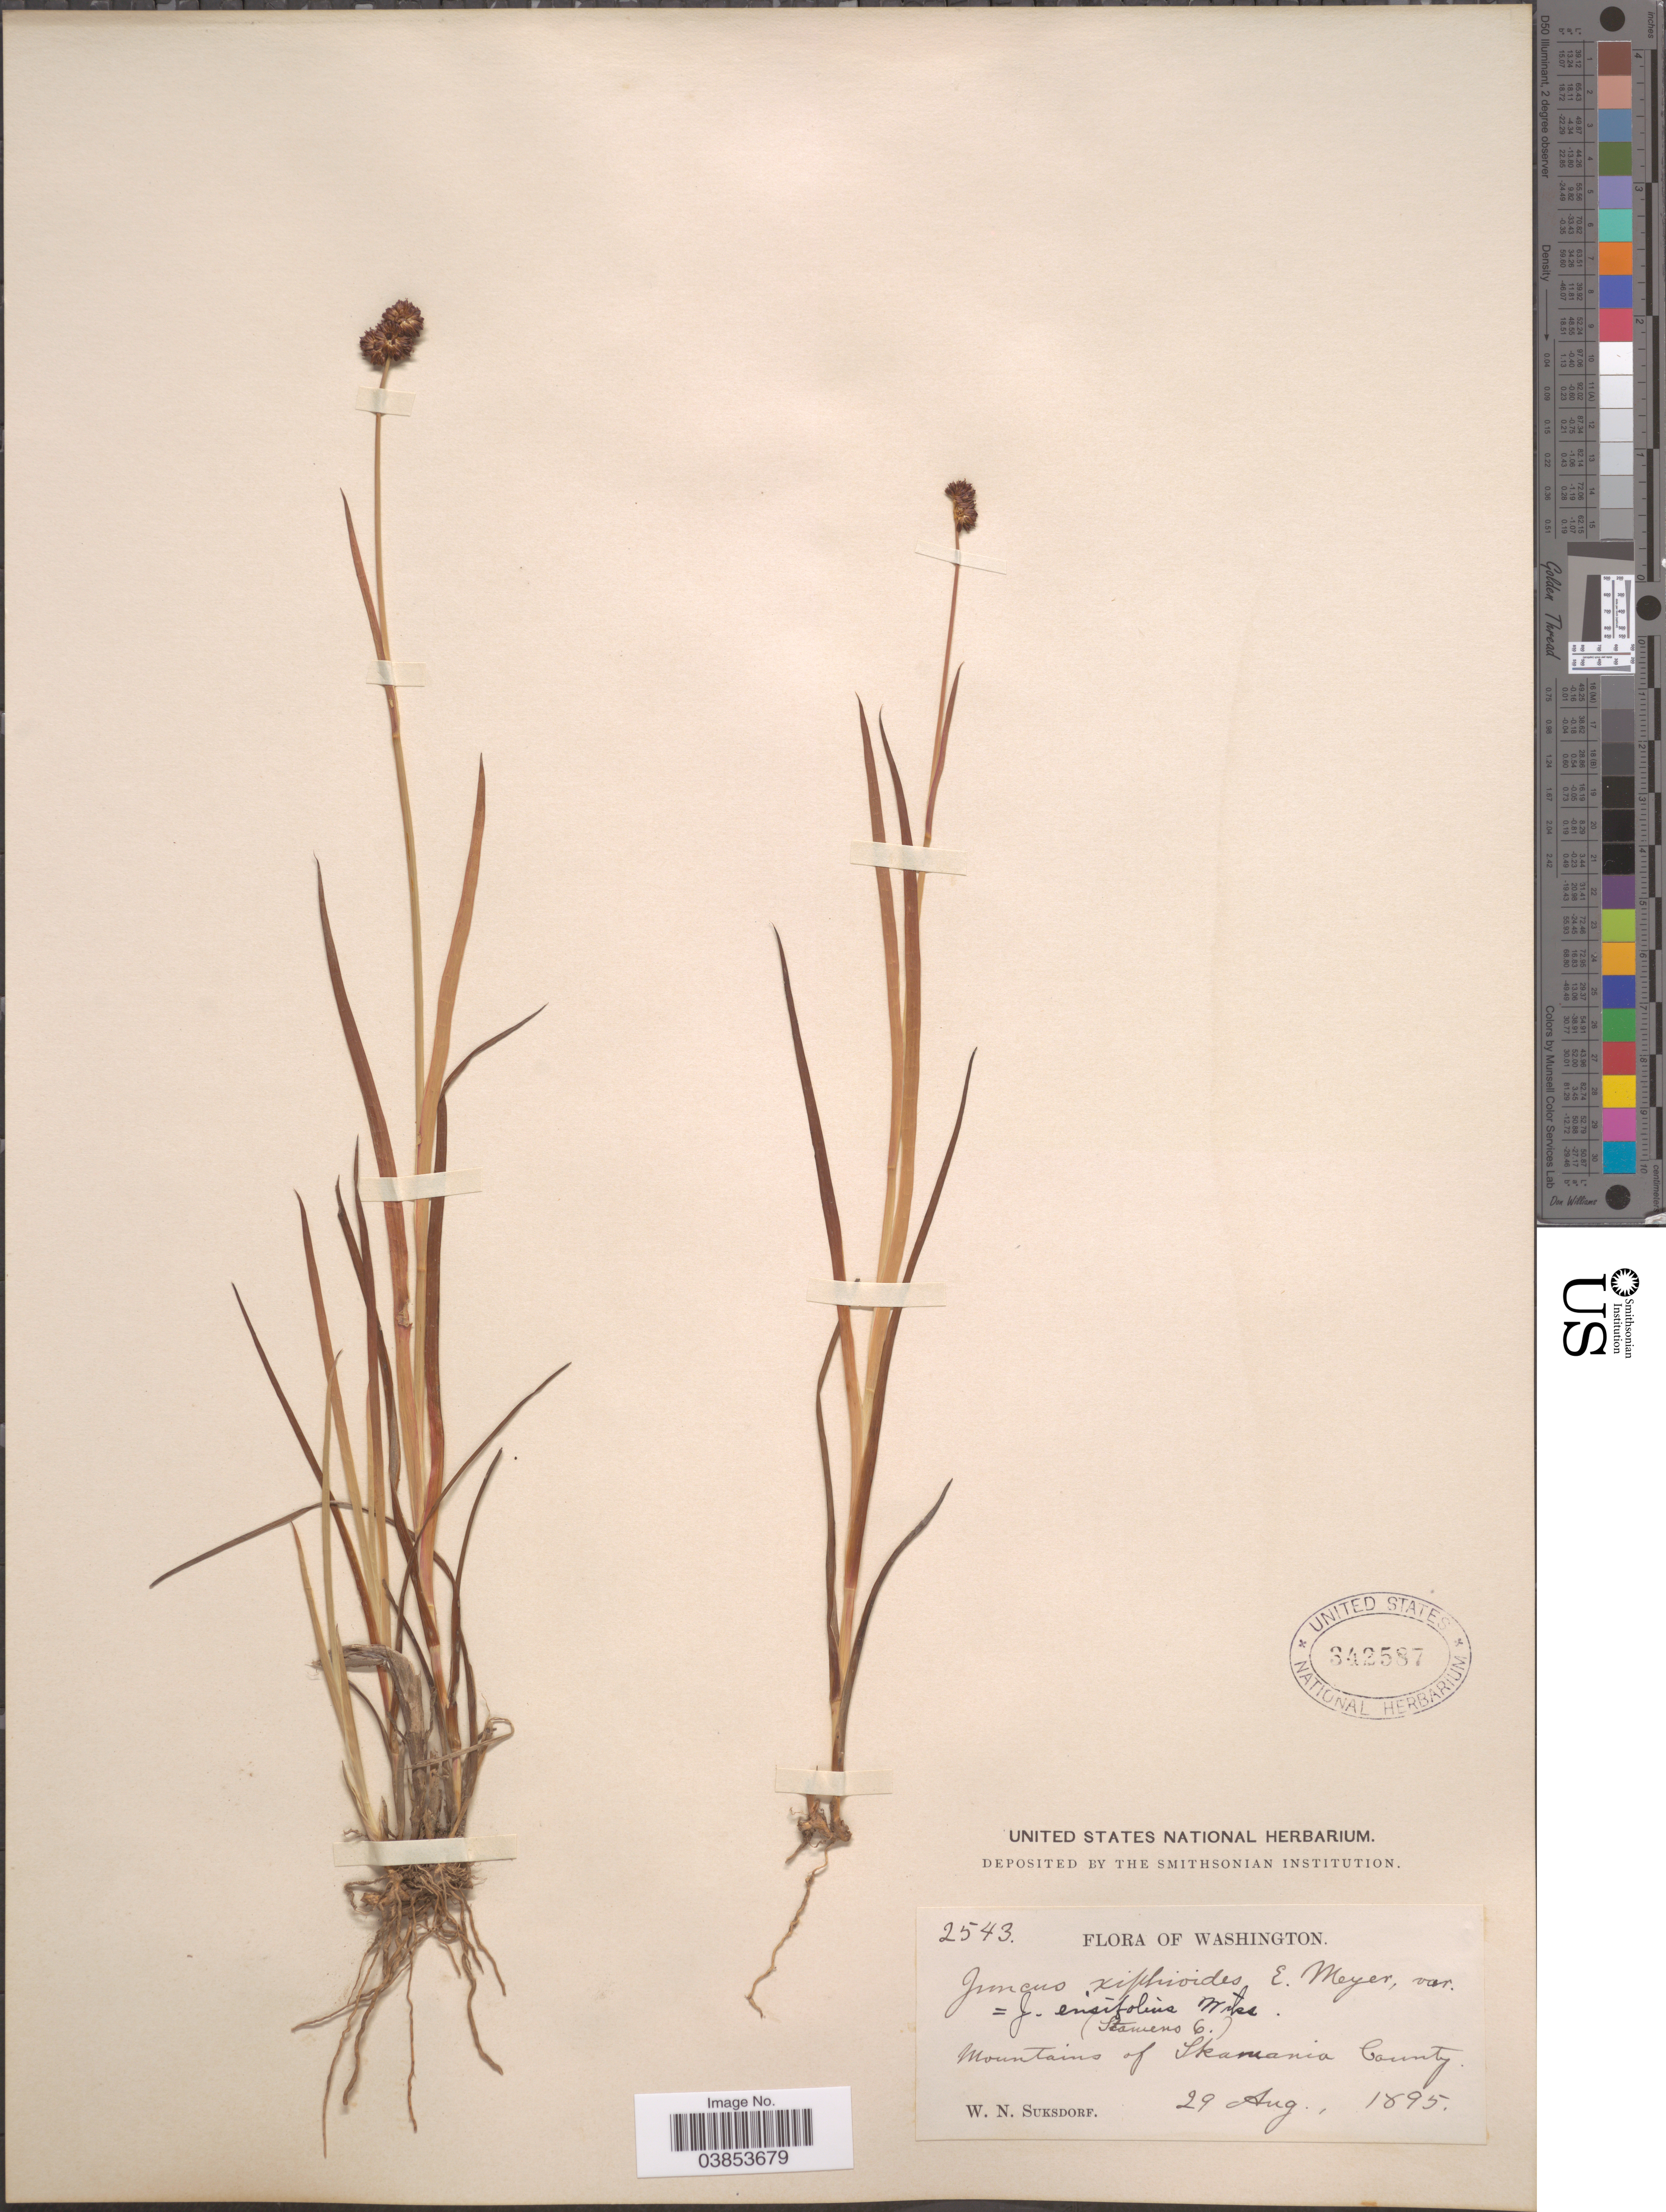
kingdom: Plantae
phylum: Tracheophyta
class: Liliopsida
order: Poales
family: Juncaceae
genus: Juncus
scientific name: Juncus ensifolius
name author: Wikstr.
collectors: W. N. Suksdorf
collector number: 2543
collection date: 1895-08-29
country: United States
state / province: Washington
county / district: Skamania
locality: Mountains of Skamania County.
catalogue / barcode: US 342587